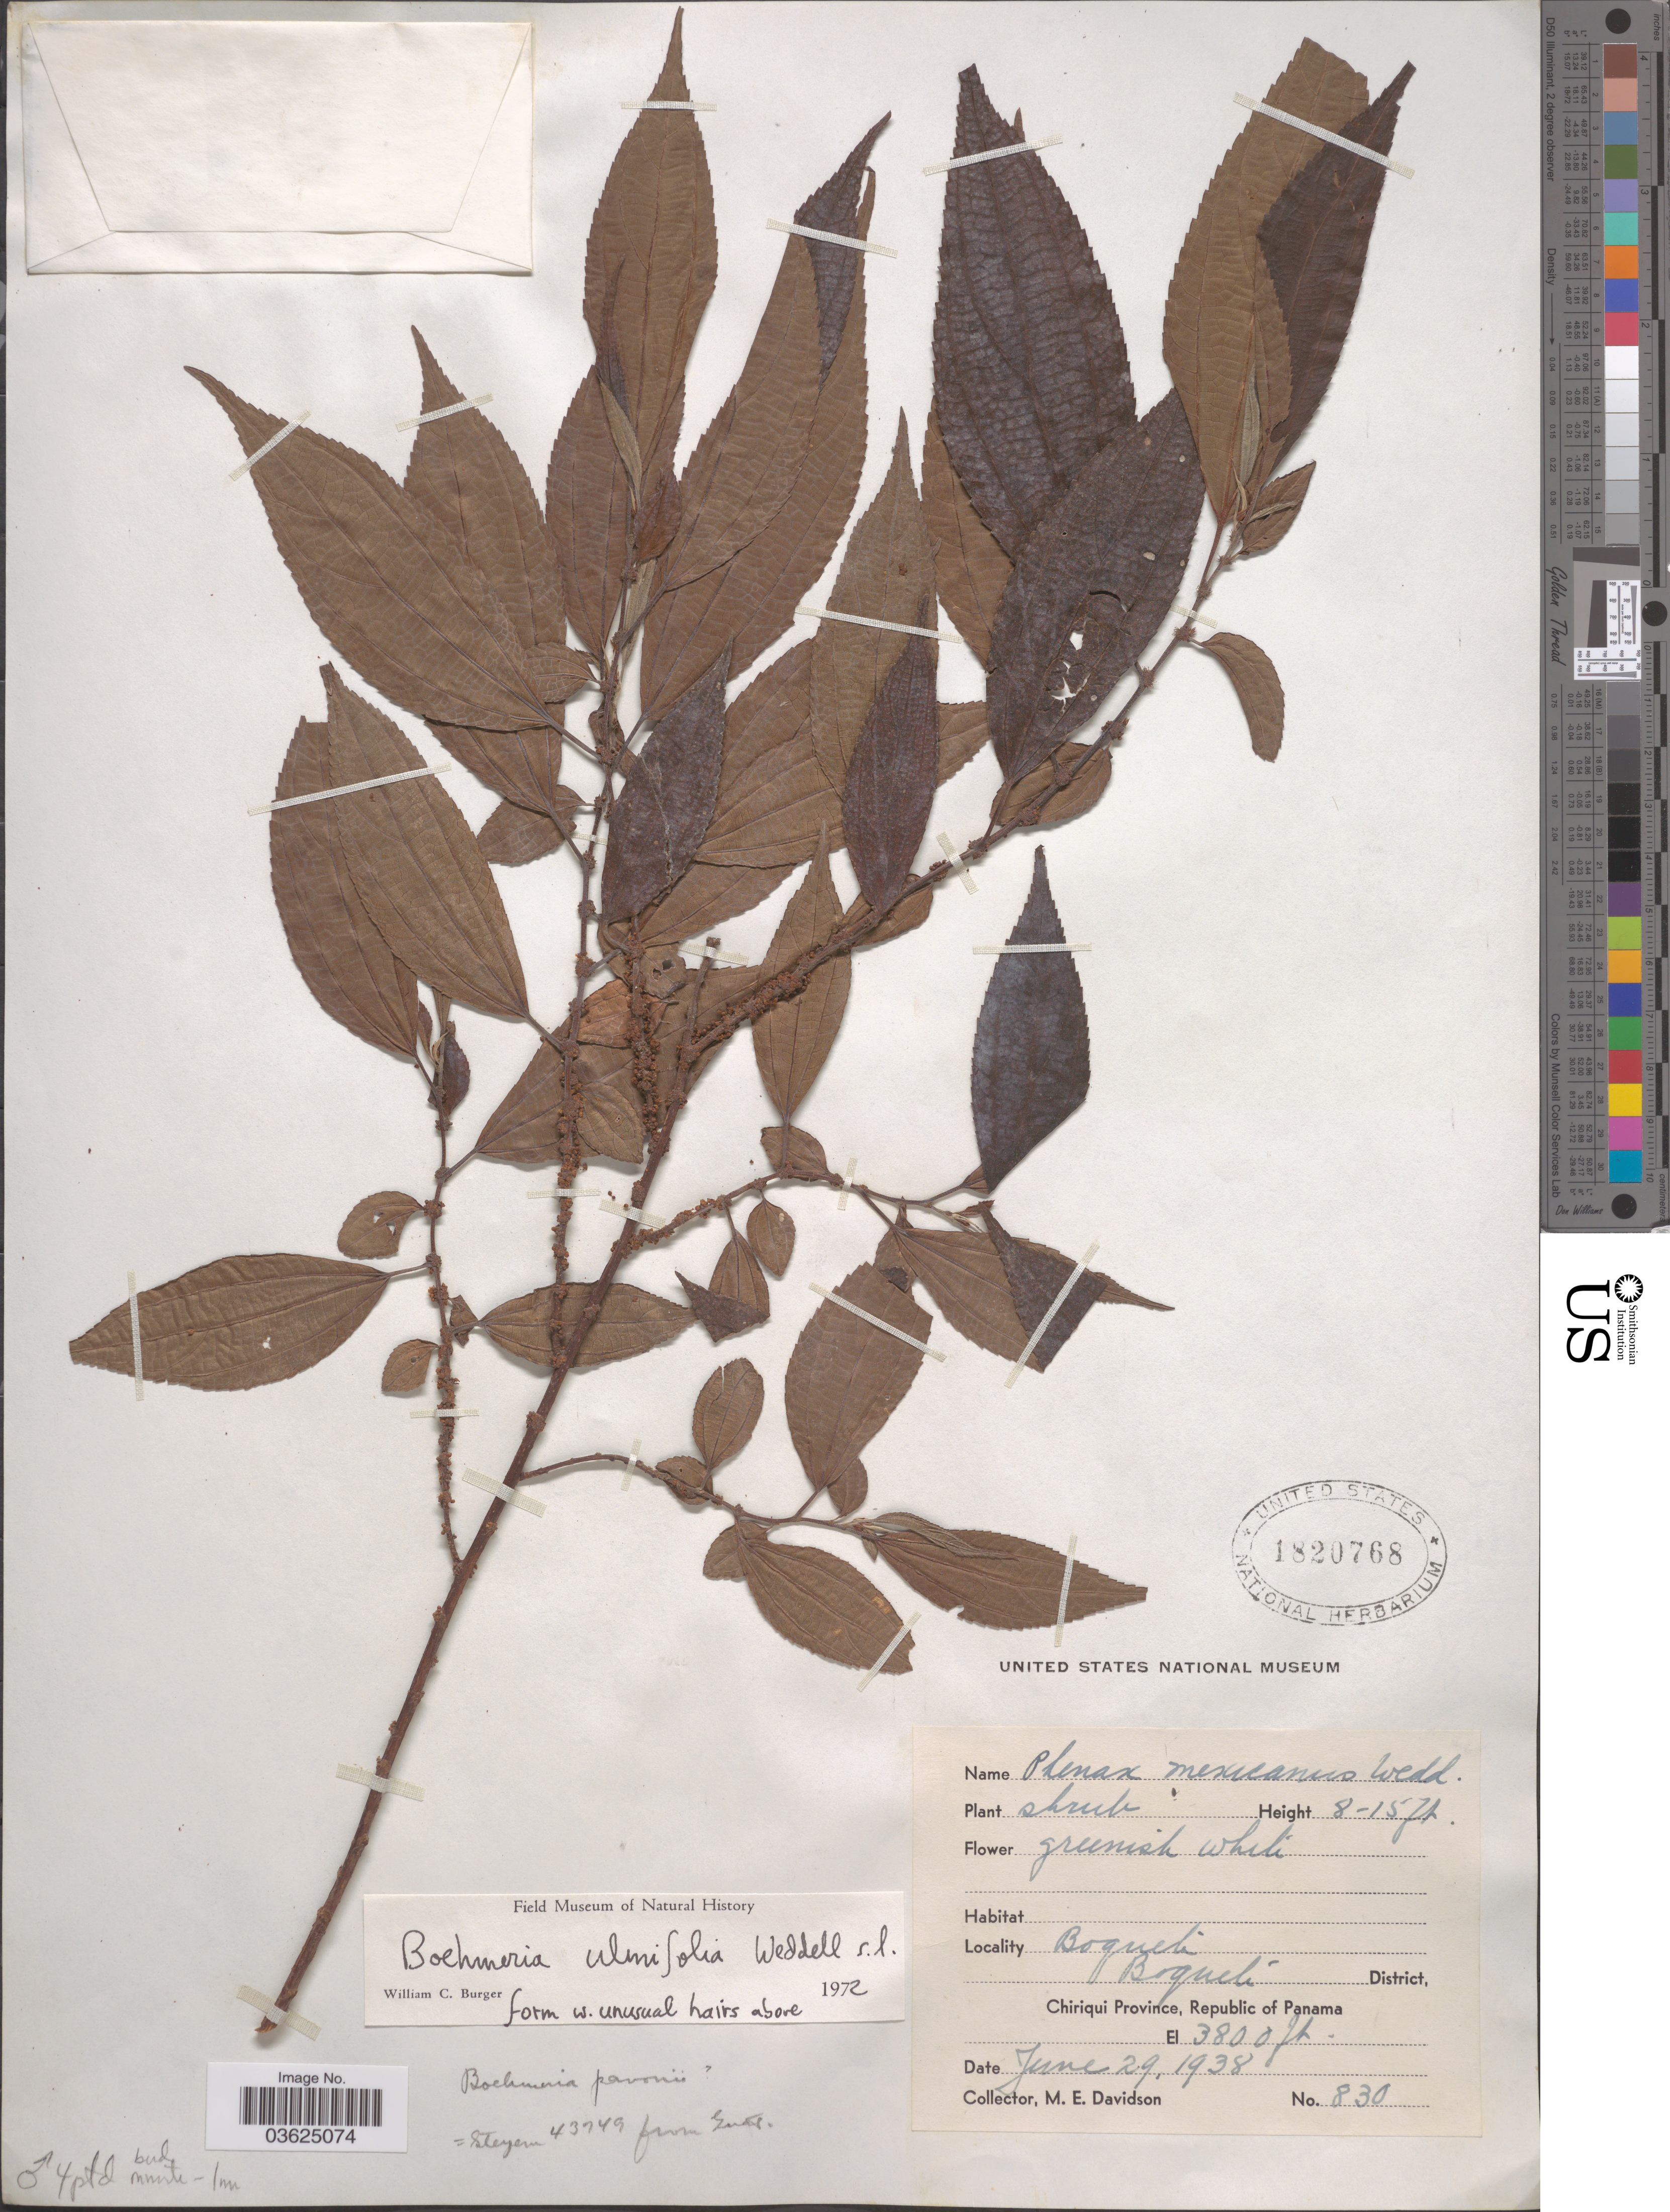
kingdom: Plantae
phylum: Tracheophyta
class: Magnoliopsida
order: Rosales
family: Urticaceae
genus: Boehmeria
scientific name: Boehmeria ulmifolia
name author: Wedd.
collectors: M. E. Davidson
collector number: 830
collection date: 1938-06-29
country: Panama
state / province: Chiriqui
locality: Boquete. Boquete District, Republic of Panama.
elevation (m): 1158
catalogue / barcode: US 1820768